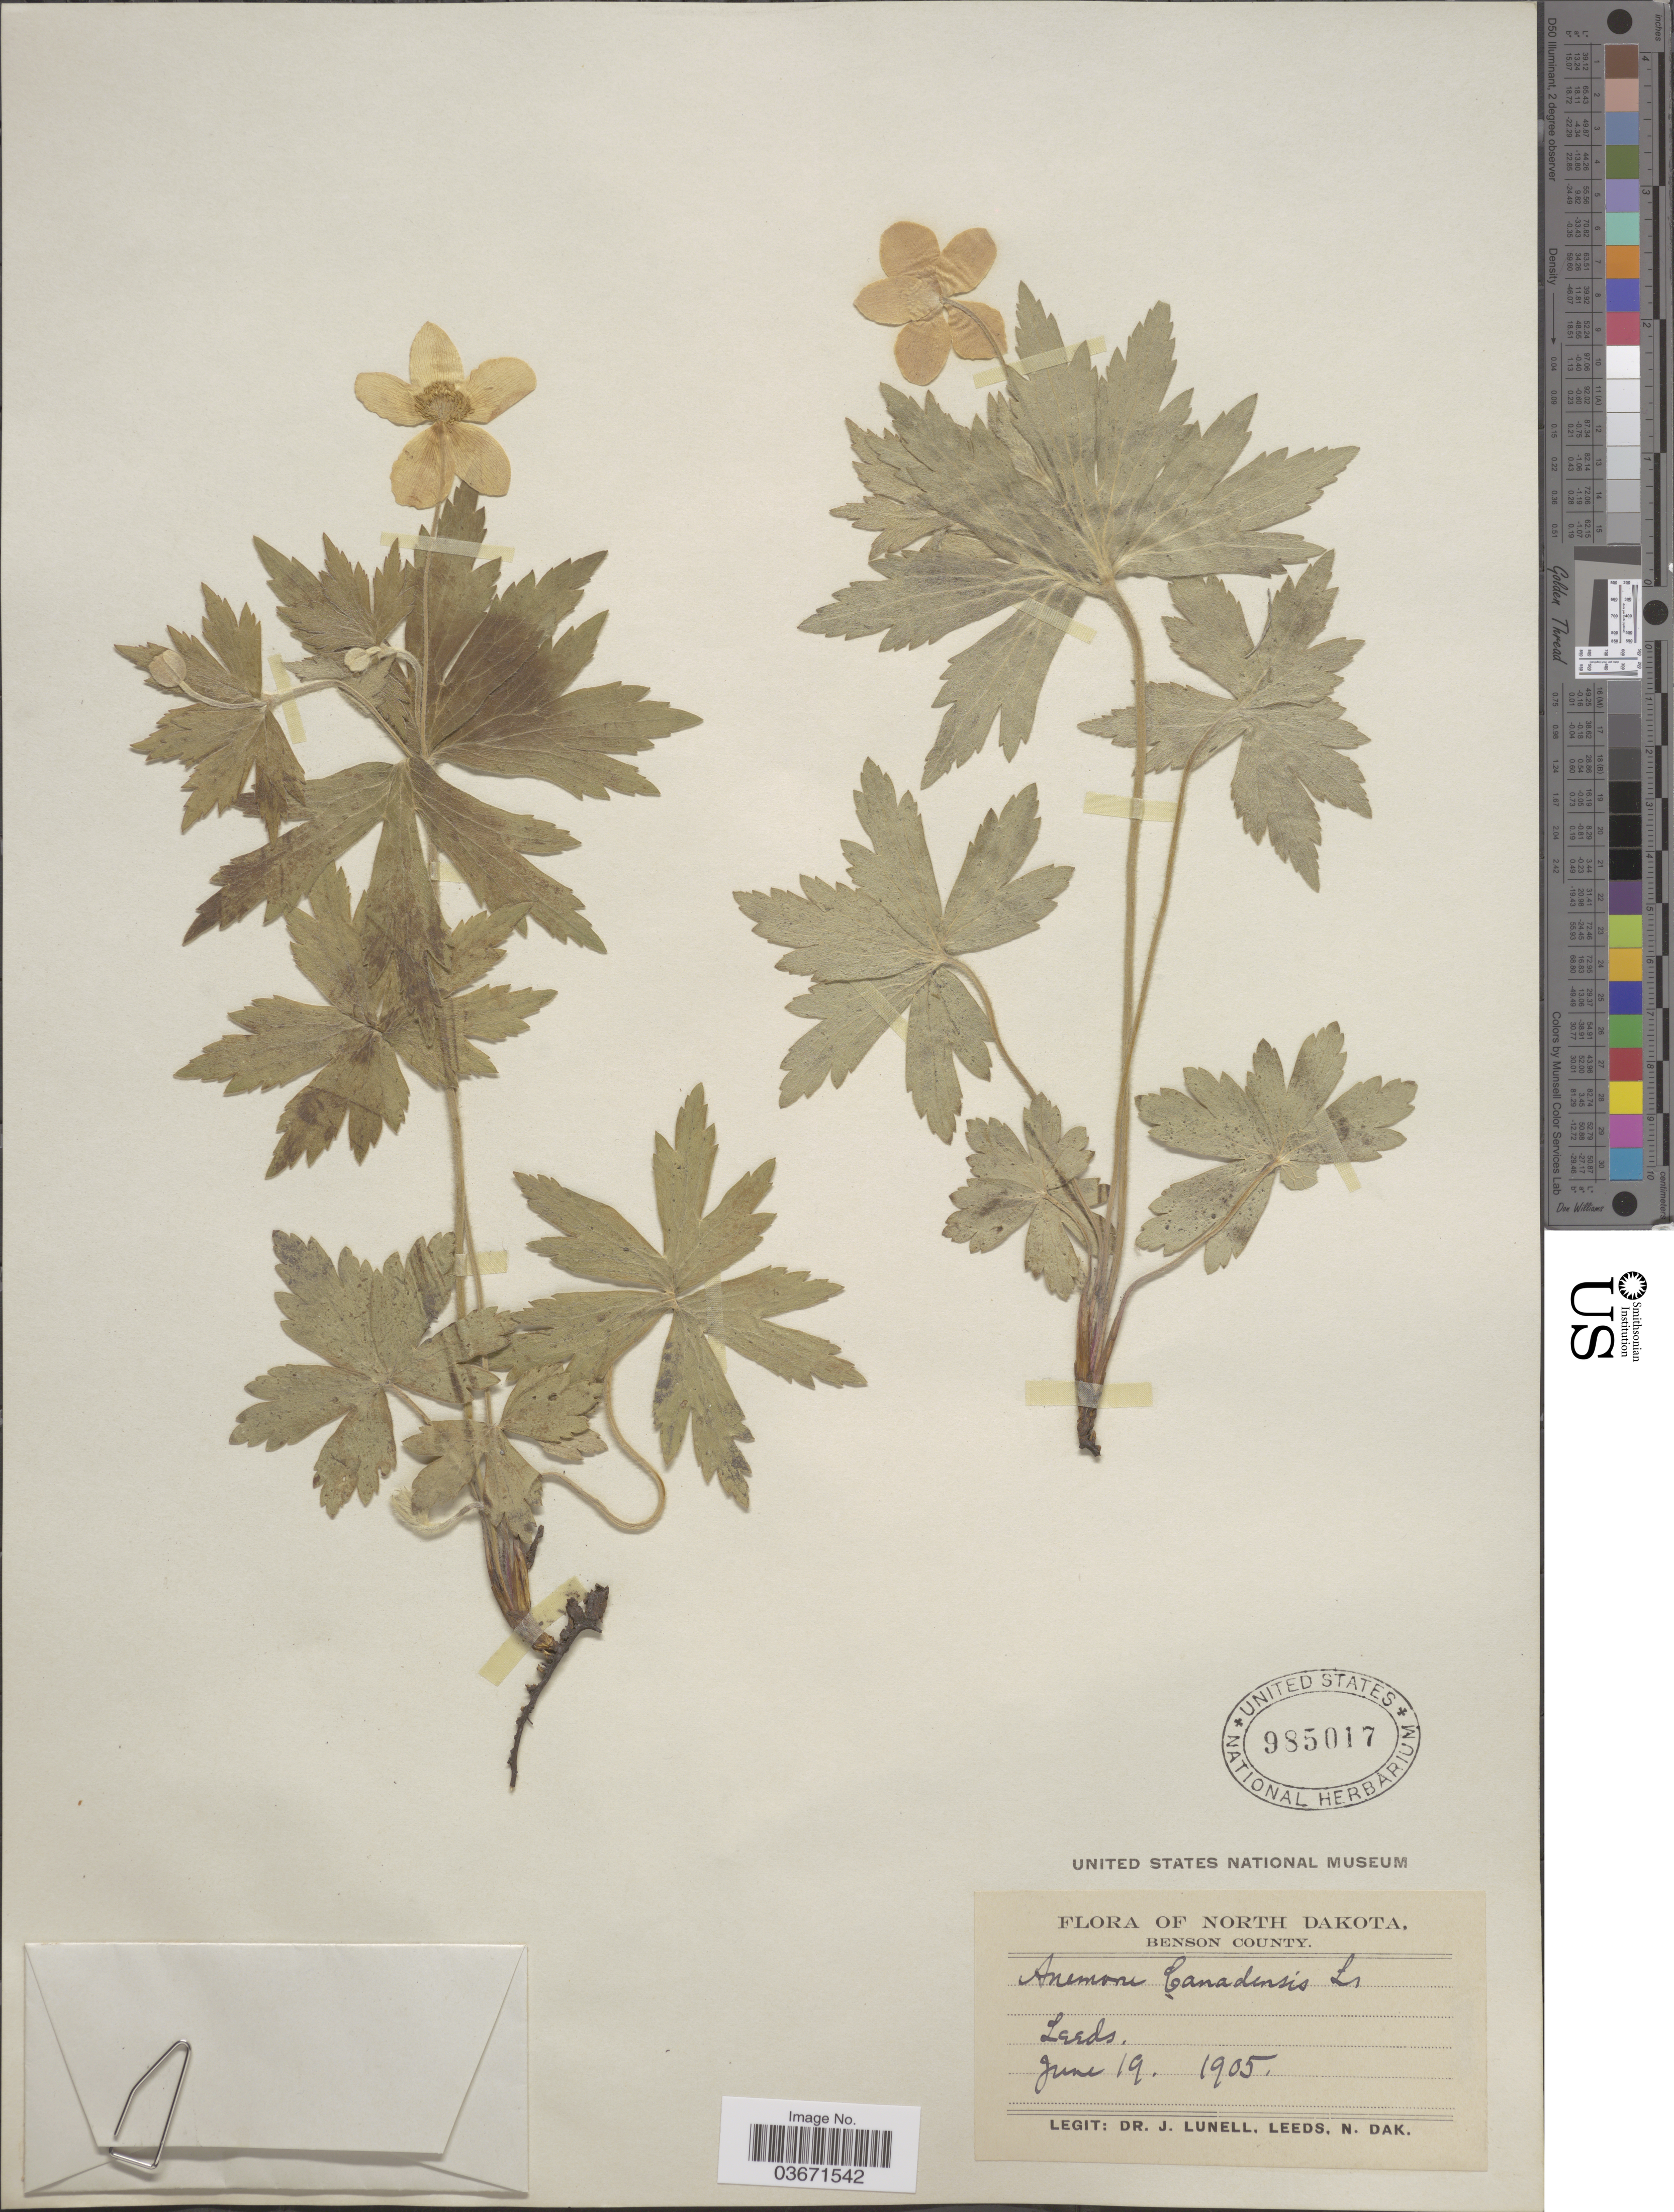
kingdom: Plantae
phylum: Tracheophyta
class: Magnoliopsida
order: Ranunculales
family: Ranunculaceae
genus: Anemone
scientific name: Anemone canadensis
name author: L.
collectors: J. Lunell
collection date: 1905-06-19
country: United States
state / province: North Dakota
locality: Benson County. Leeds.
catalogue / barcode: US 985017